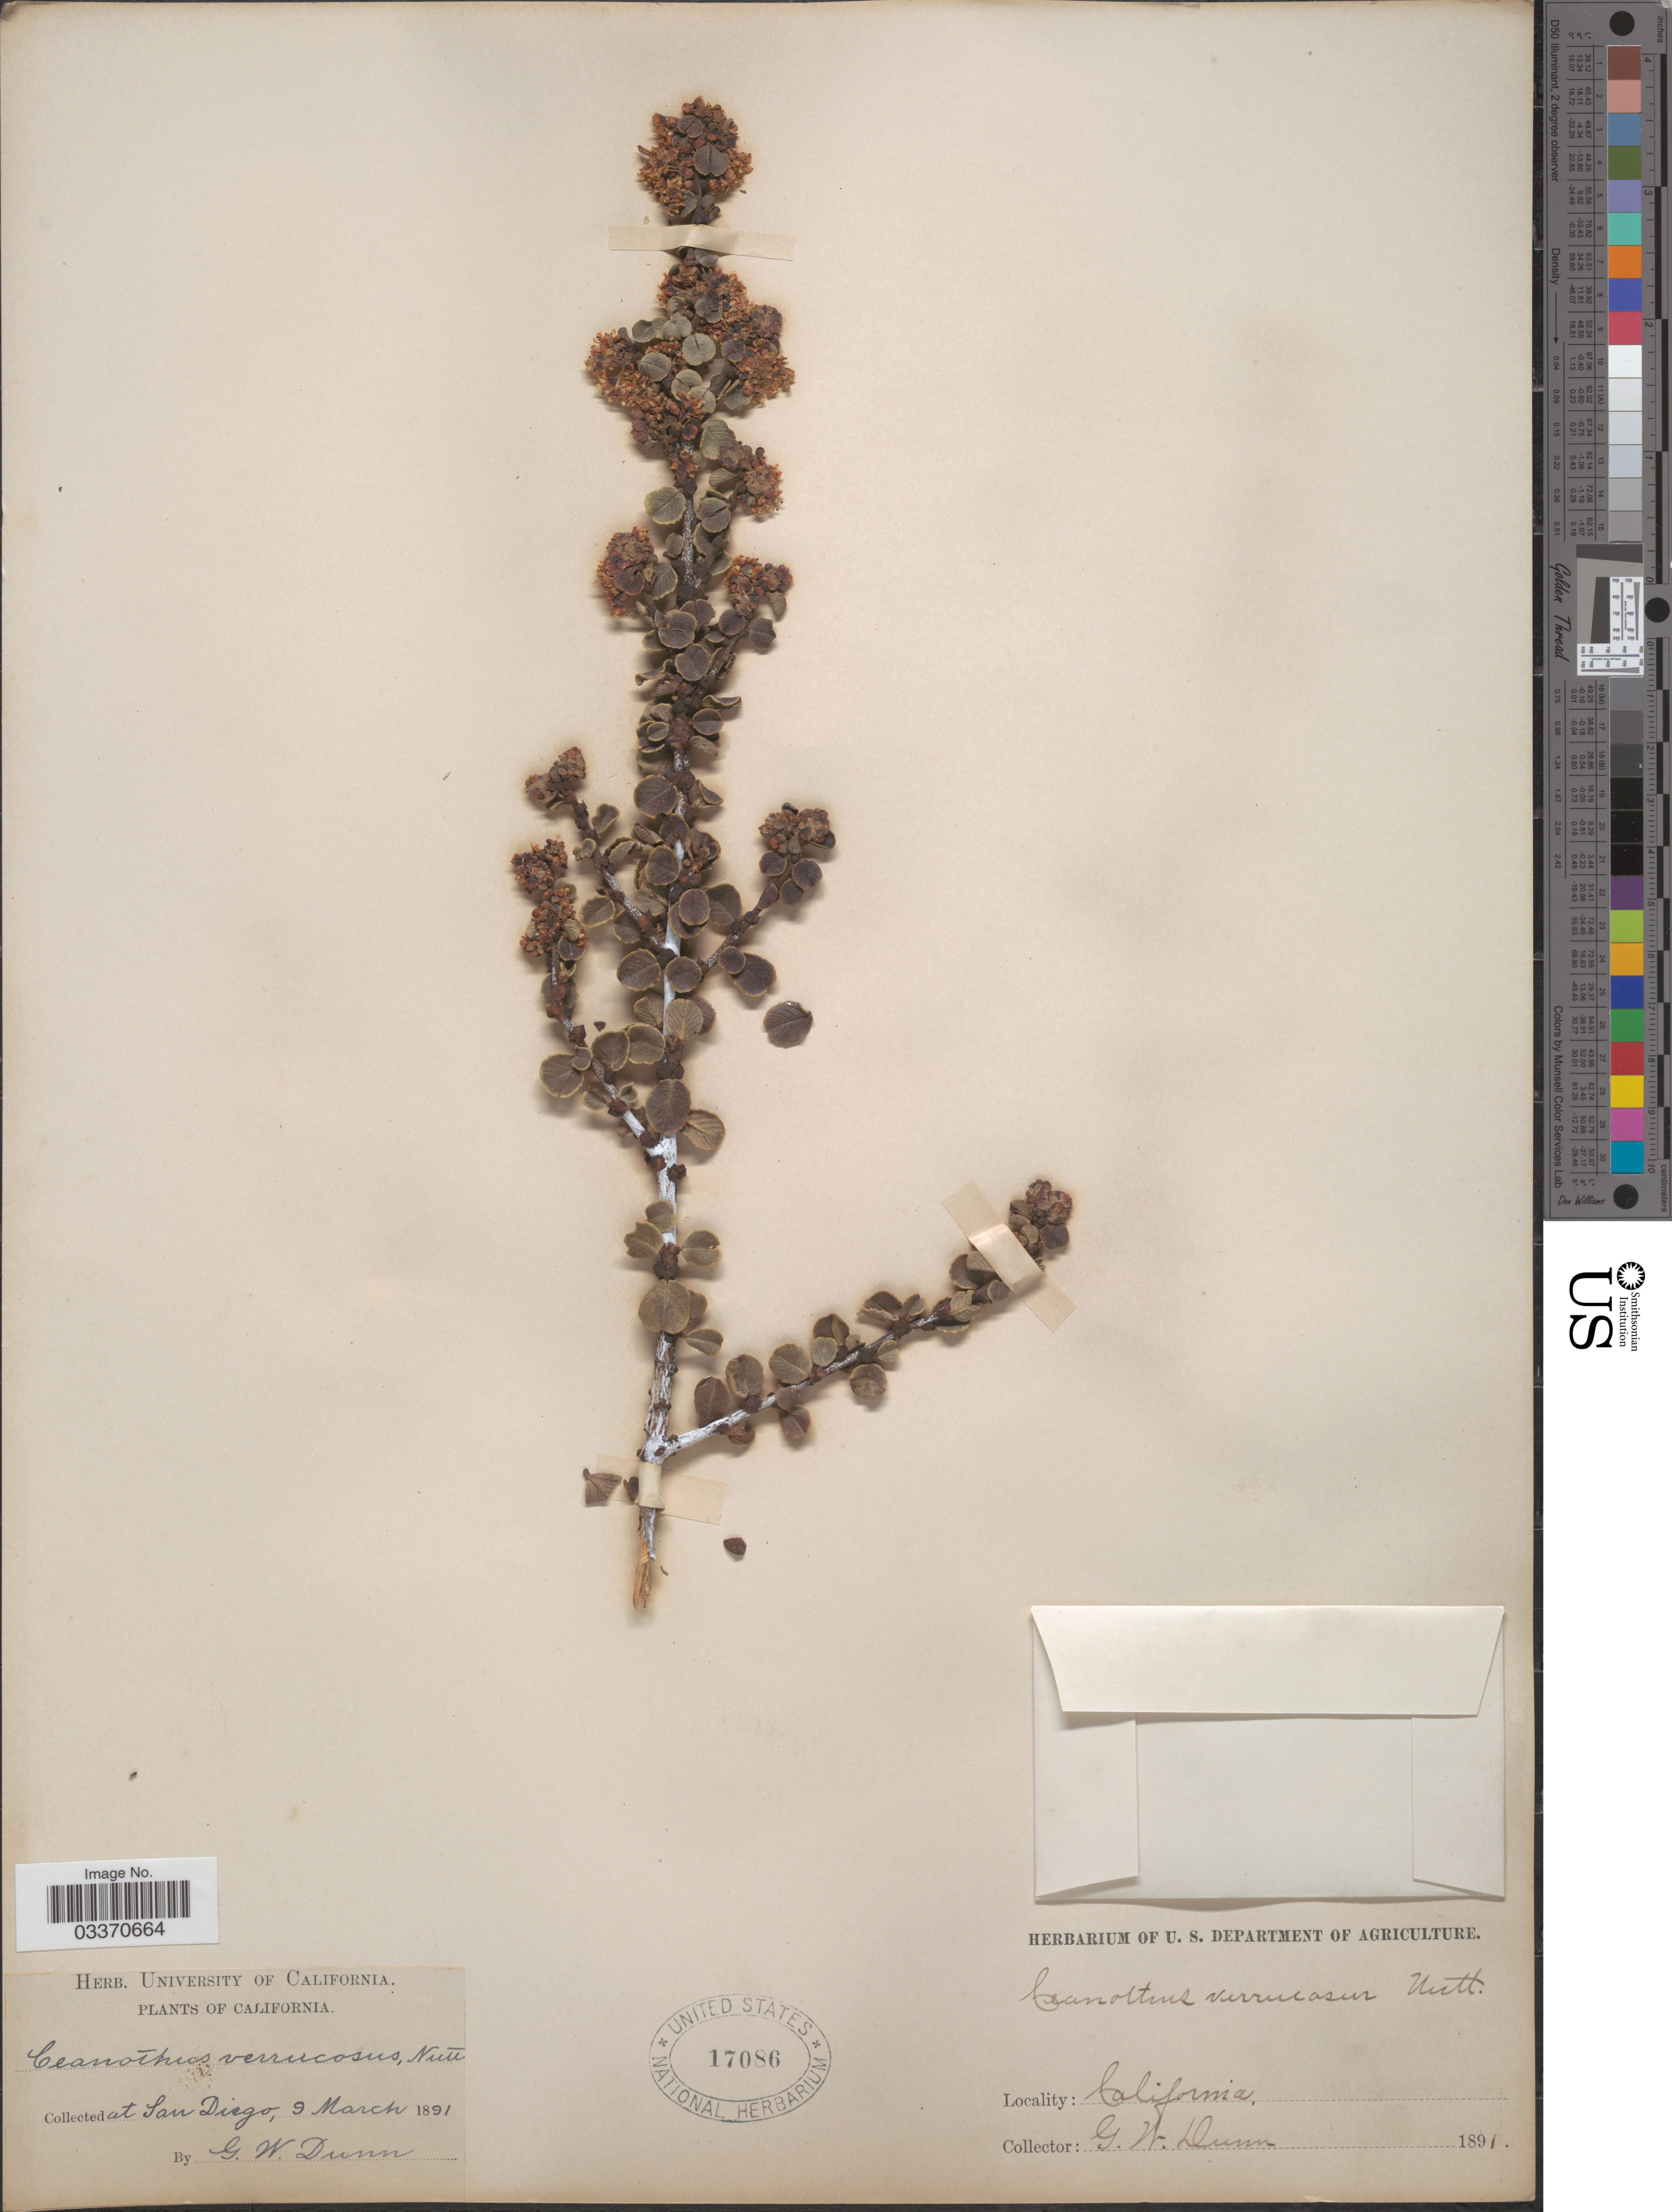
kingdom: Plantae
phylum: Tracheophyta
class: Magnoliopsida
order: Rosales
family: Rhamnaceae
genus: Ceanothus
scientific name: Ceanothus verrucosus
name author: Nutt.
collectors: G. W.Dunn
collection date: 1891-03-09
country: United States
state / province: California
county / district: San Diego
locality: At San Diego.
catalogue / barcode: US 17086